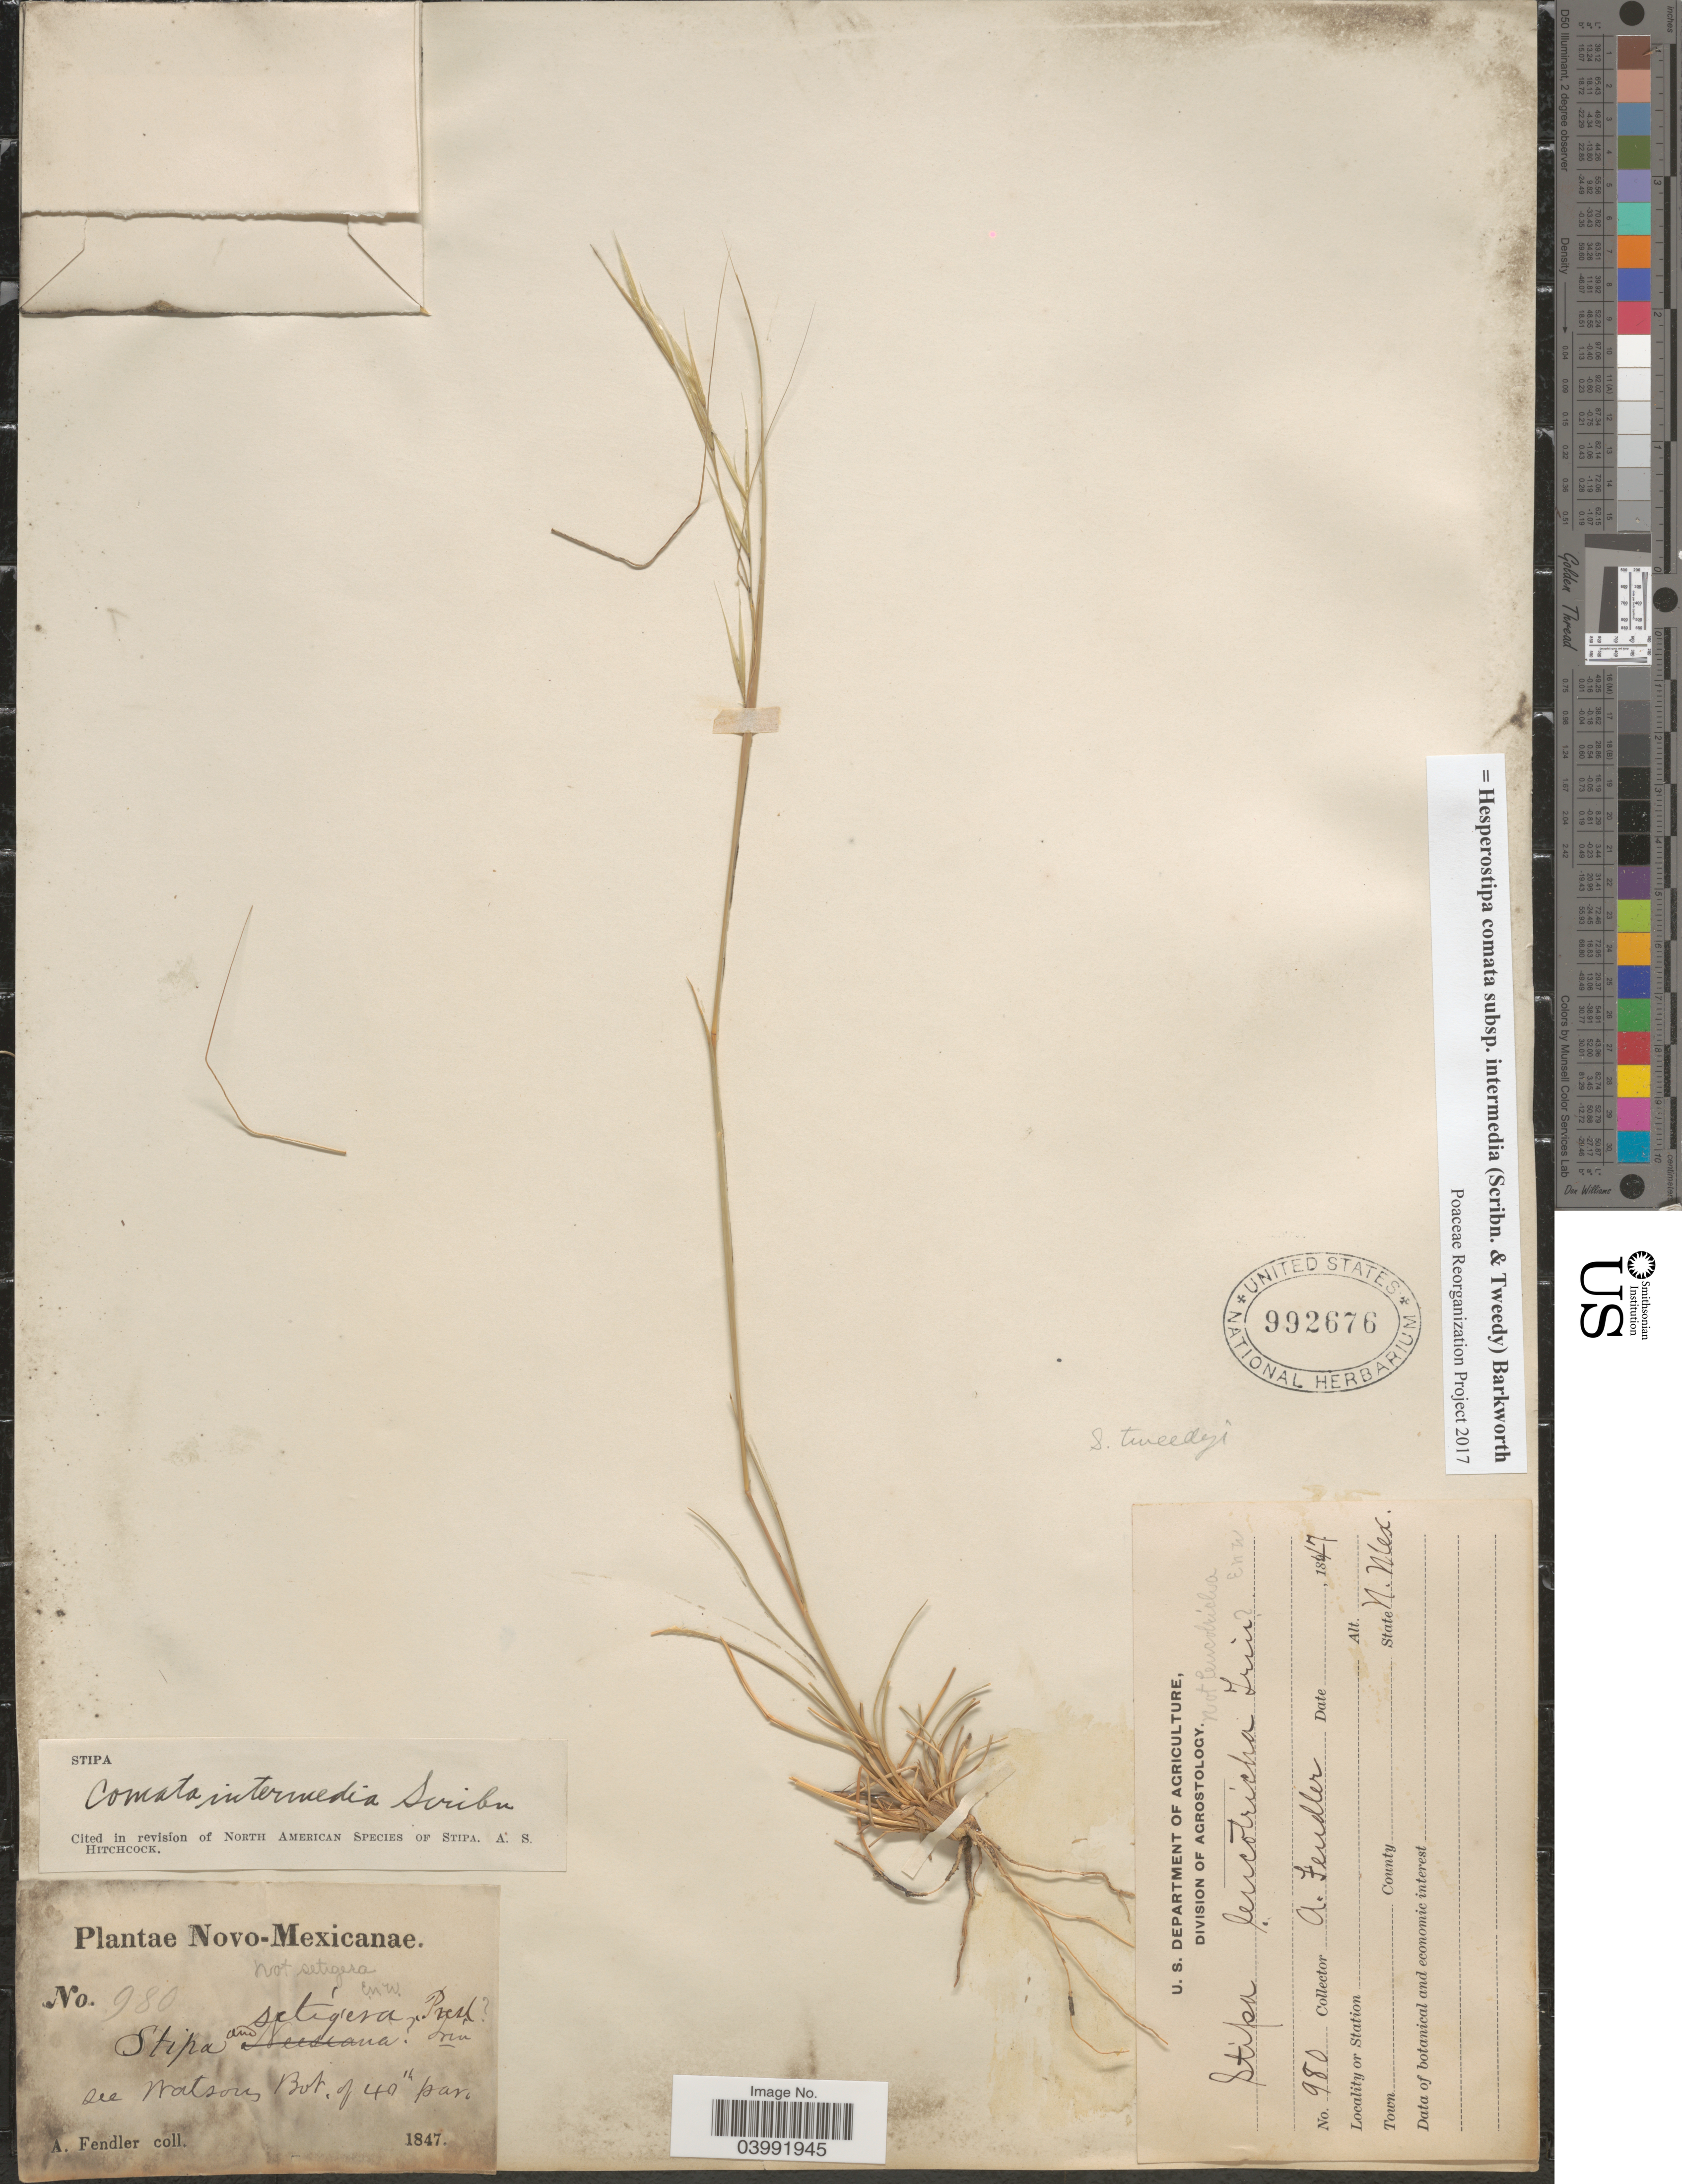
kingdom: Plantae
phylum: Tracheophyta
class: Liliopsida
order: Poales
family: Poaceae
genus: Hesperostipa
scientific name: Hesperostipa comata subsp. intermedia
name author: (Scribn. & Tweedy) Barkworth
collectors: A. Fendler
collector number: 980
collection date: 1847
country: United States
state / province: New Mexico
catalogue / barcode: US 992676